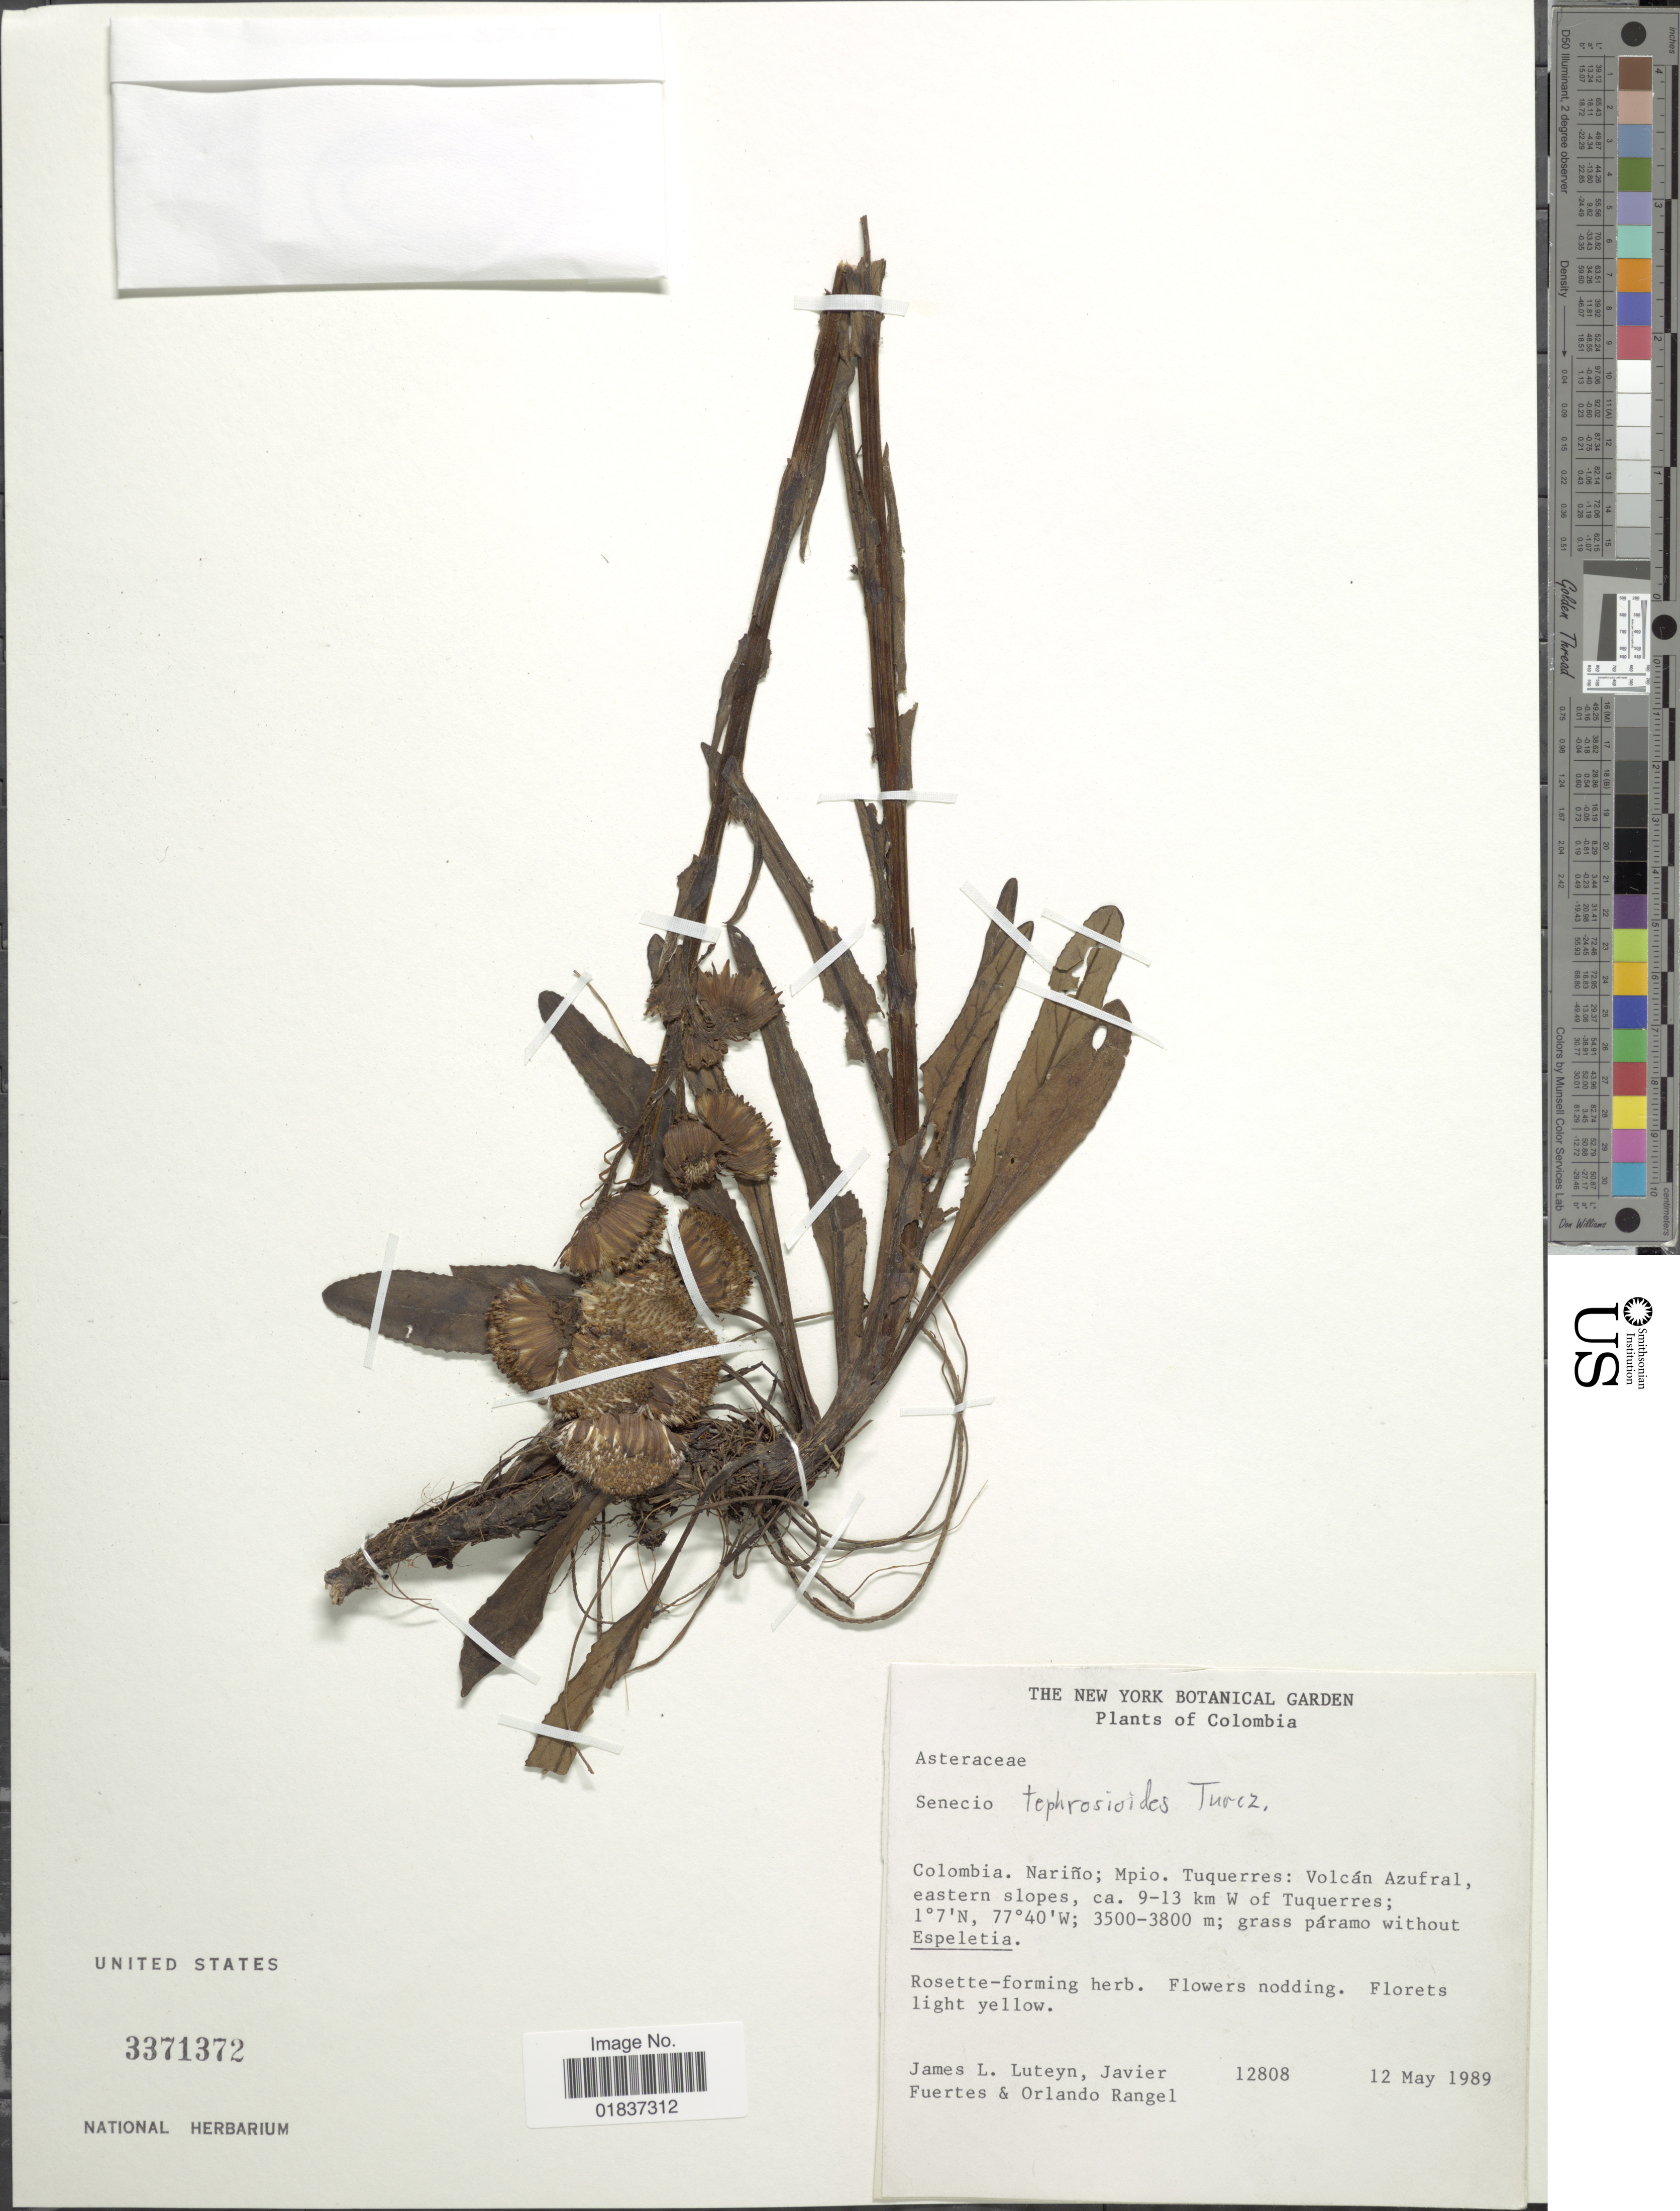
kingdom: Plantae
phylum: Tracheophyta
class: Magnoliopsida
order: Asterales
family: Asteraceae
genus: Senecio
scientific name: Senecio tephrosioides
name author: Turcz.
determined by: Salomon, Luciana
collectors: J. L. Luteyn, J. Fuertes & O. Rangel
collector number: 12808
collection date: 1989-05-12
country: Colombia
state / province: Nariño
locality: Nariño; Mpio. Tuquerres: Volcan Azufral, eastern slopes, ca. 9-13 km W of Tuquerres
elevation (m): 3500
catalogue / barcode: US 3371372